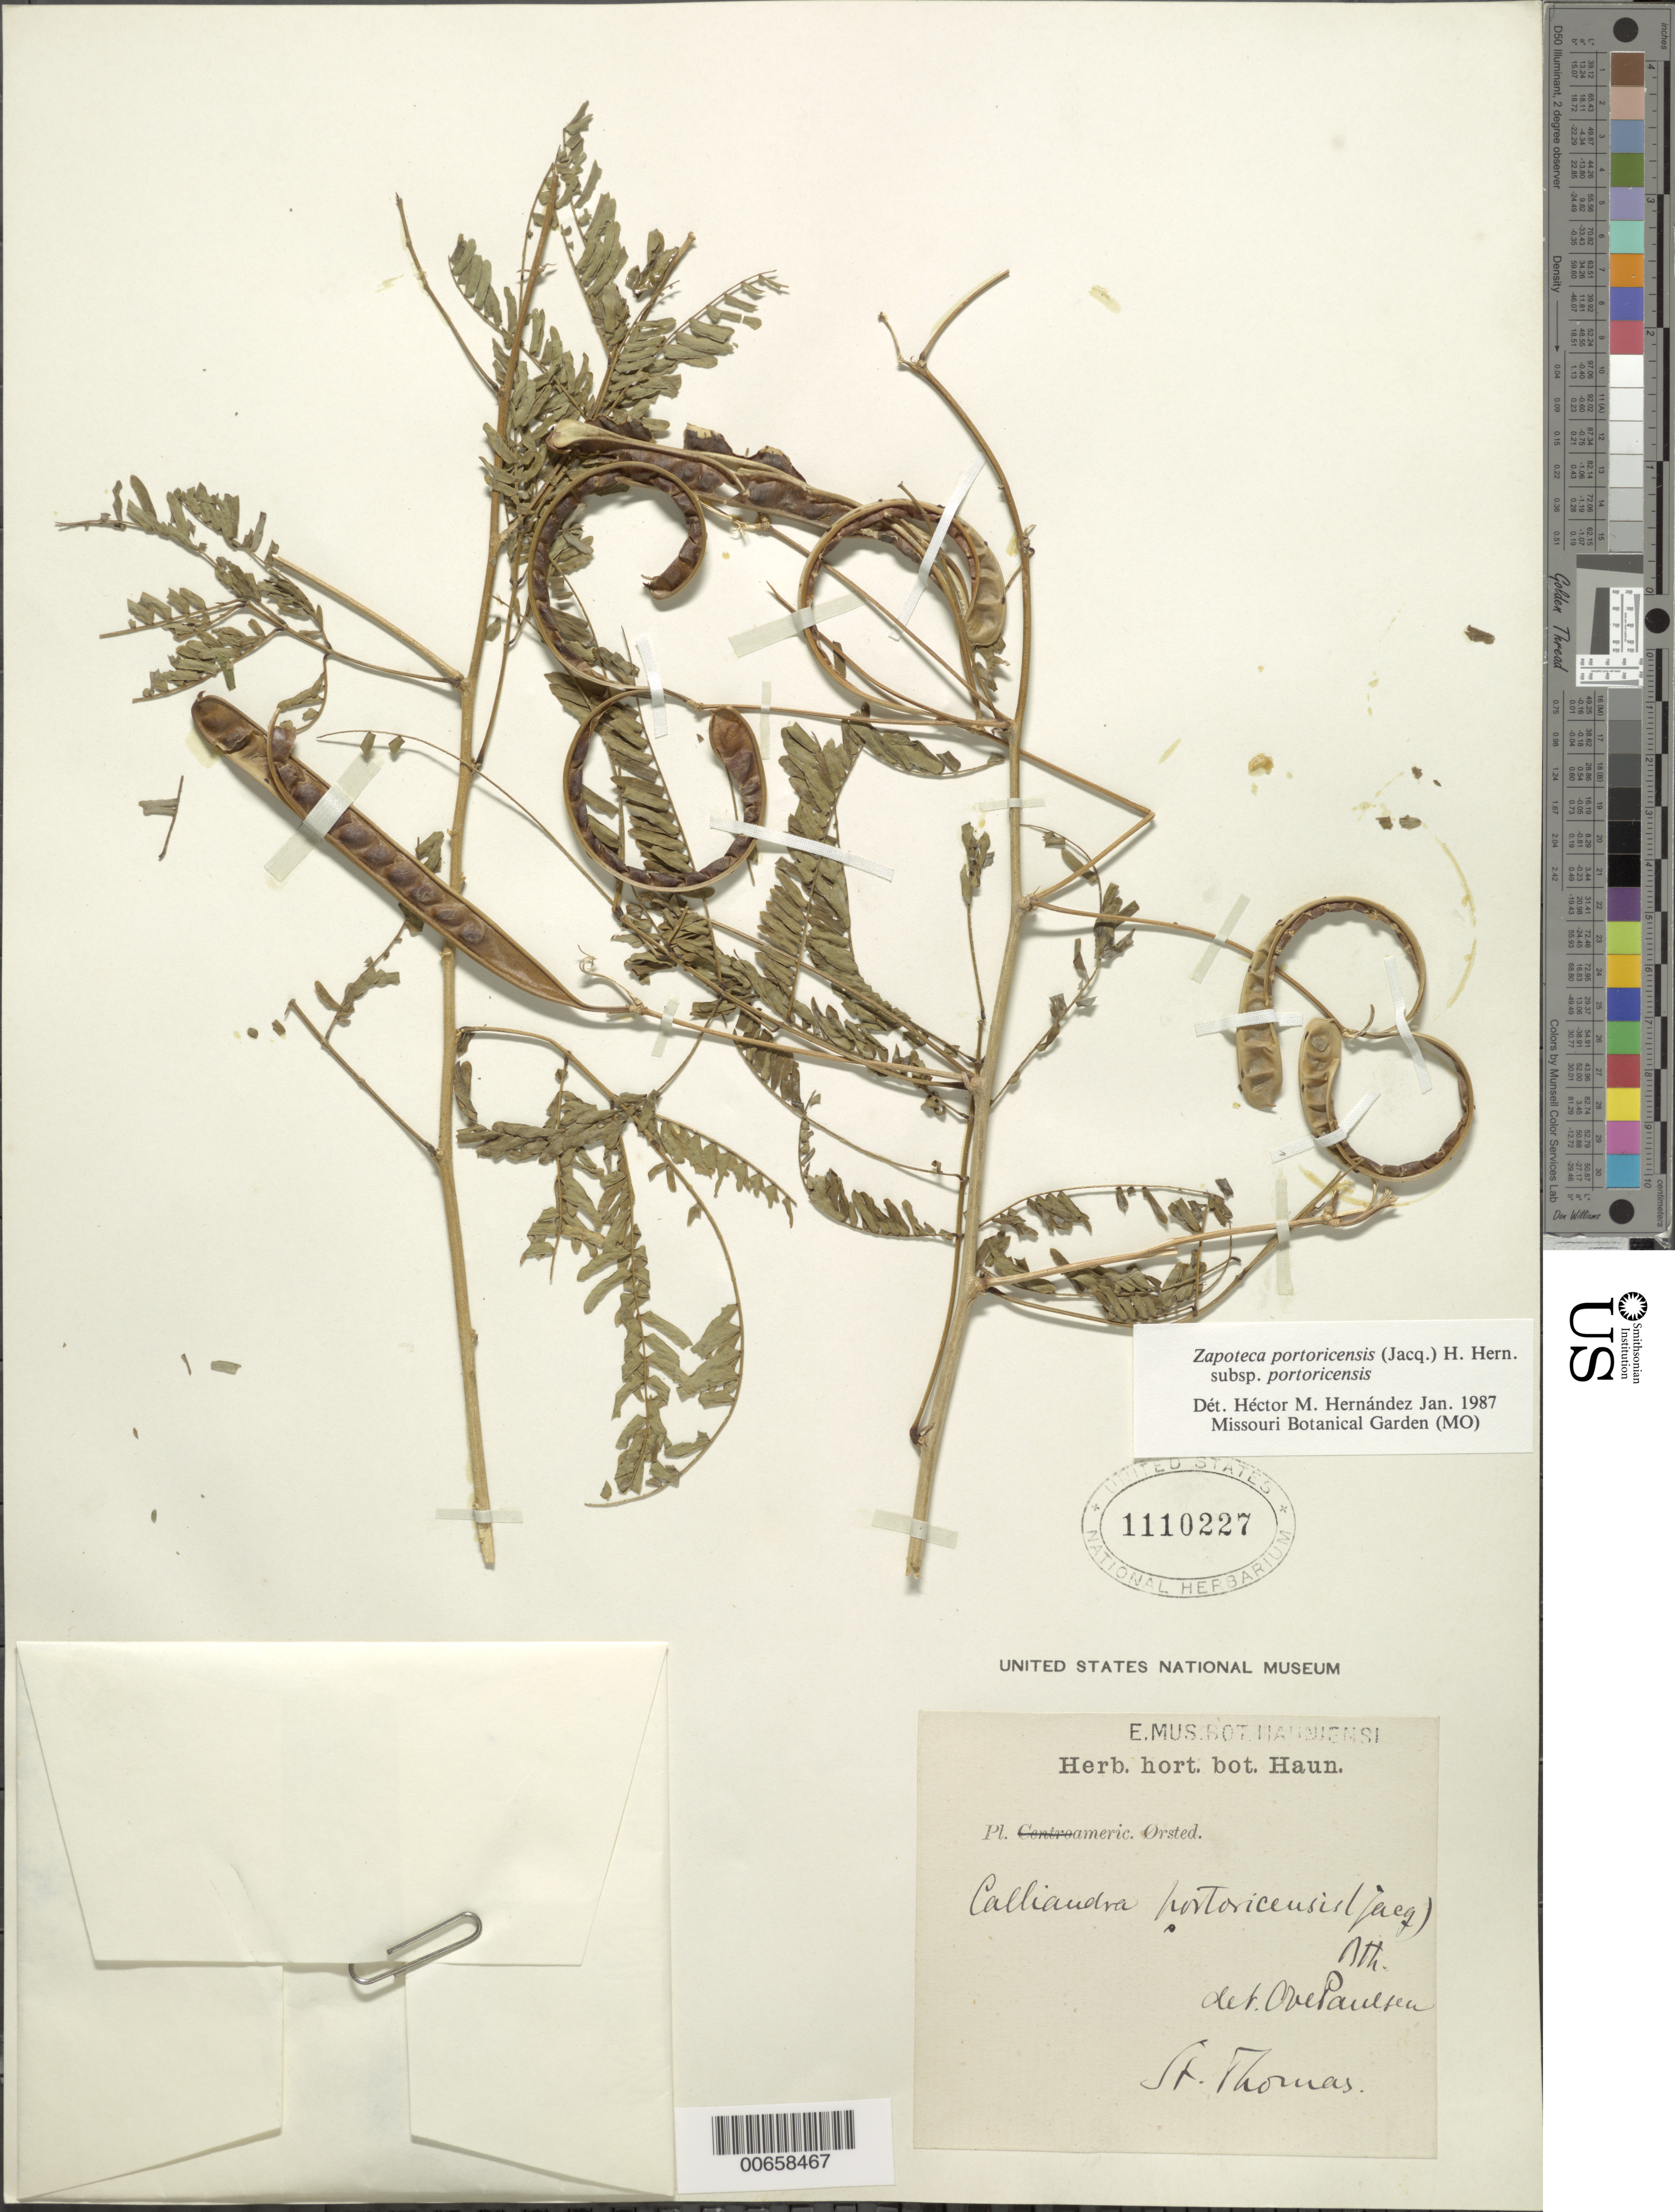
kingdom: Plantae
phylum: Tracheophyta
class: Magnoliopsida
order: Fabales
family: Fabaceae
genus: Zapoteca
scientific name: Zapoteca portoricensis subsp. portoricensis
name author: (Jacq.) H.M. Hern.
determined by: Hernandez, H. M., (MO), Missouri Botanical Garden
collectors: A. S. Oersted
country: U.S. Virgin Islands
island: St. Thomas Island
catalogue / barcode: US 1110227